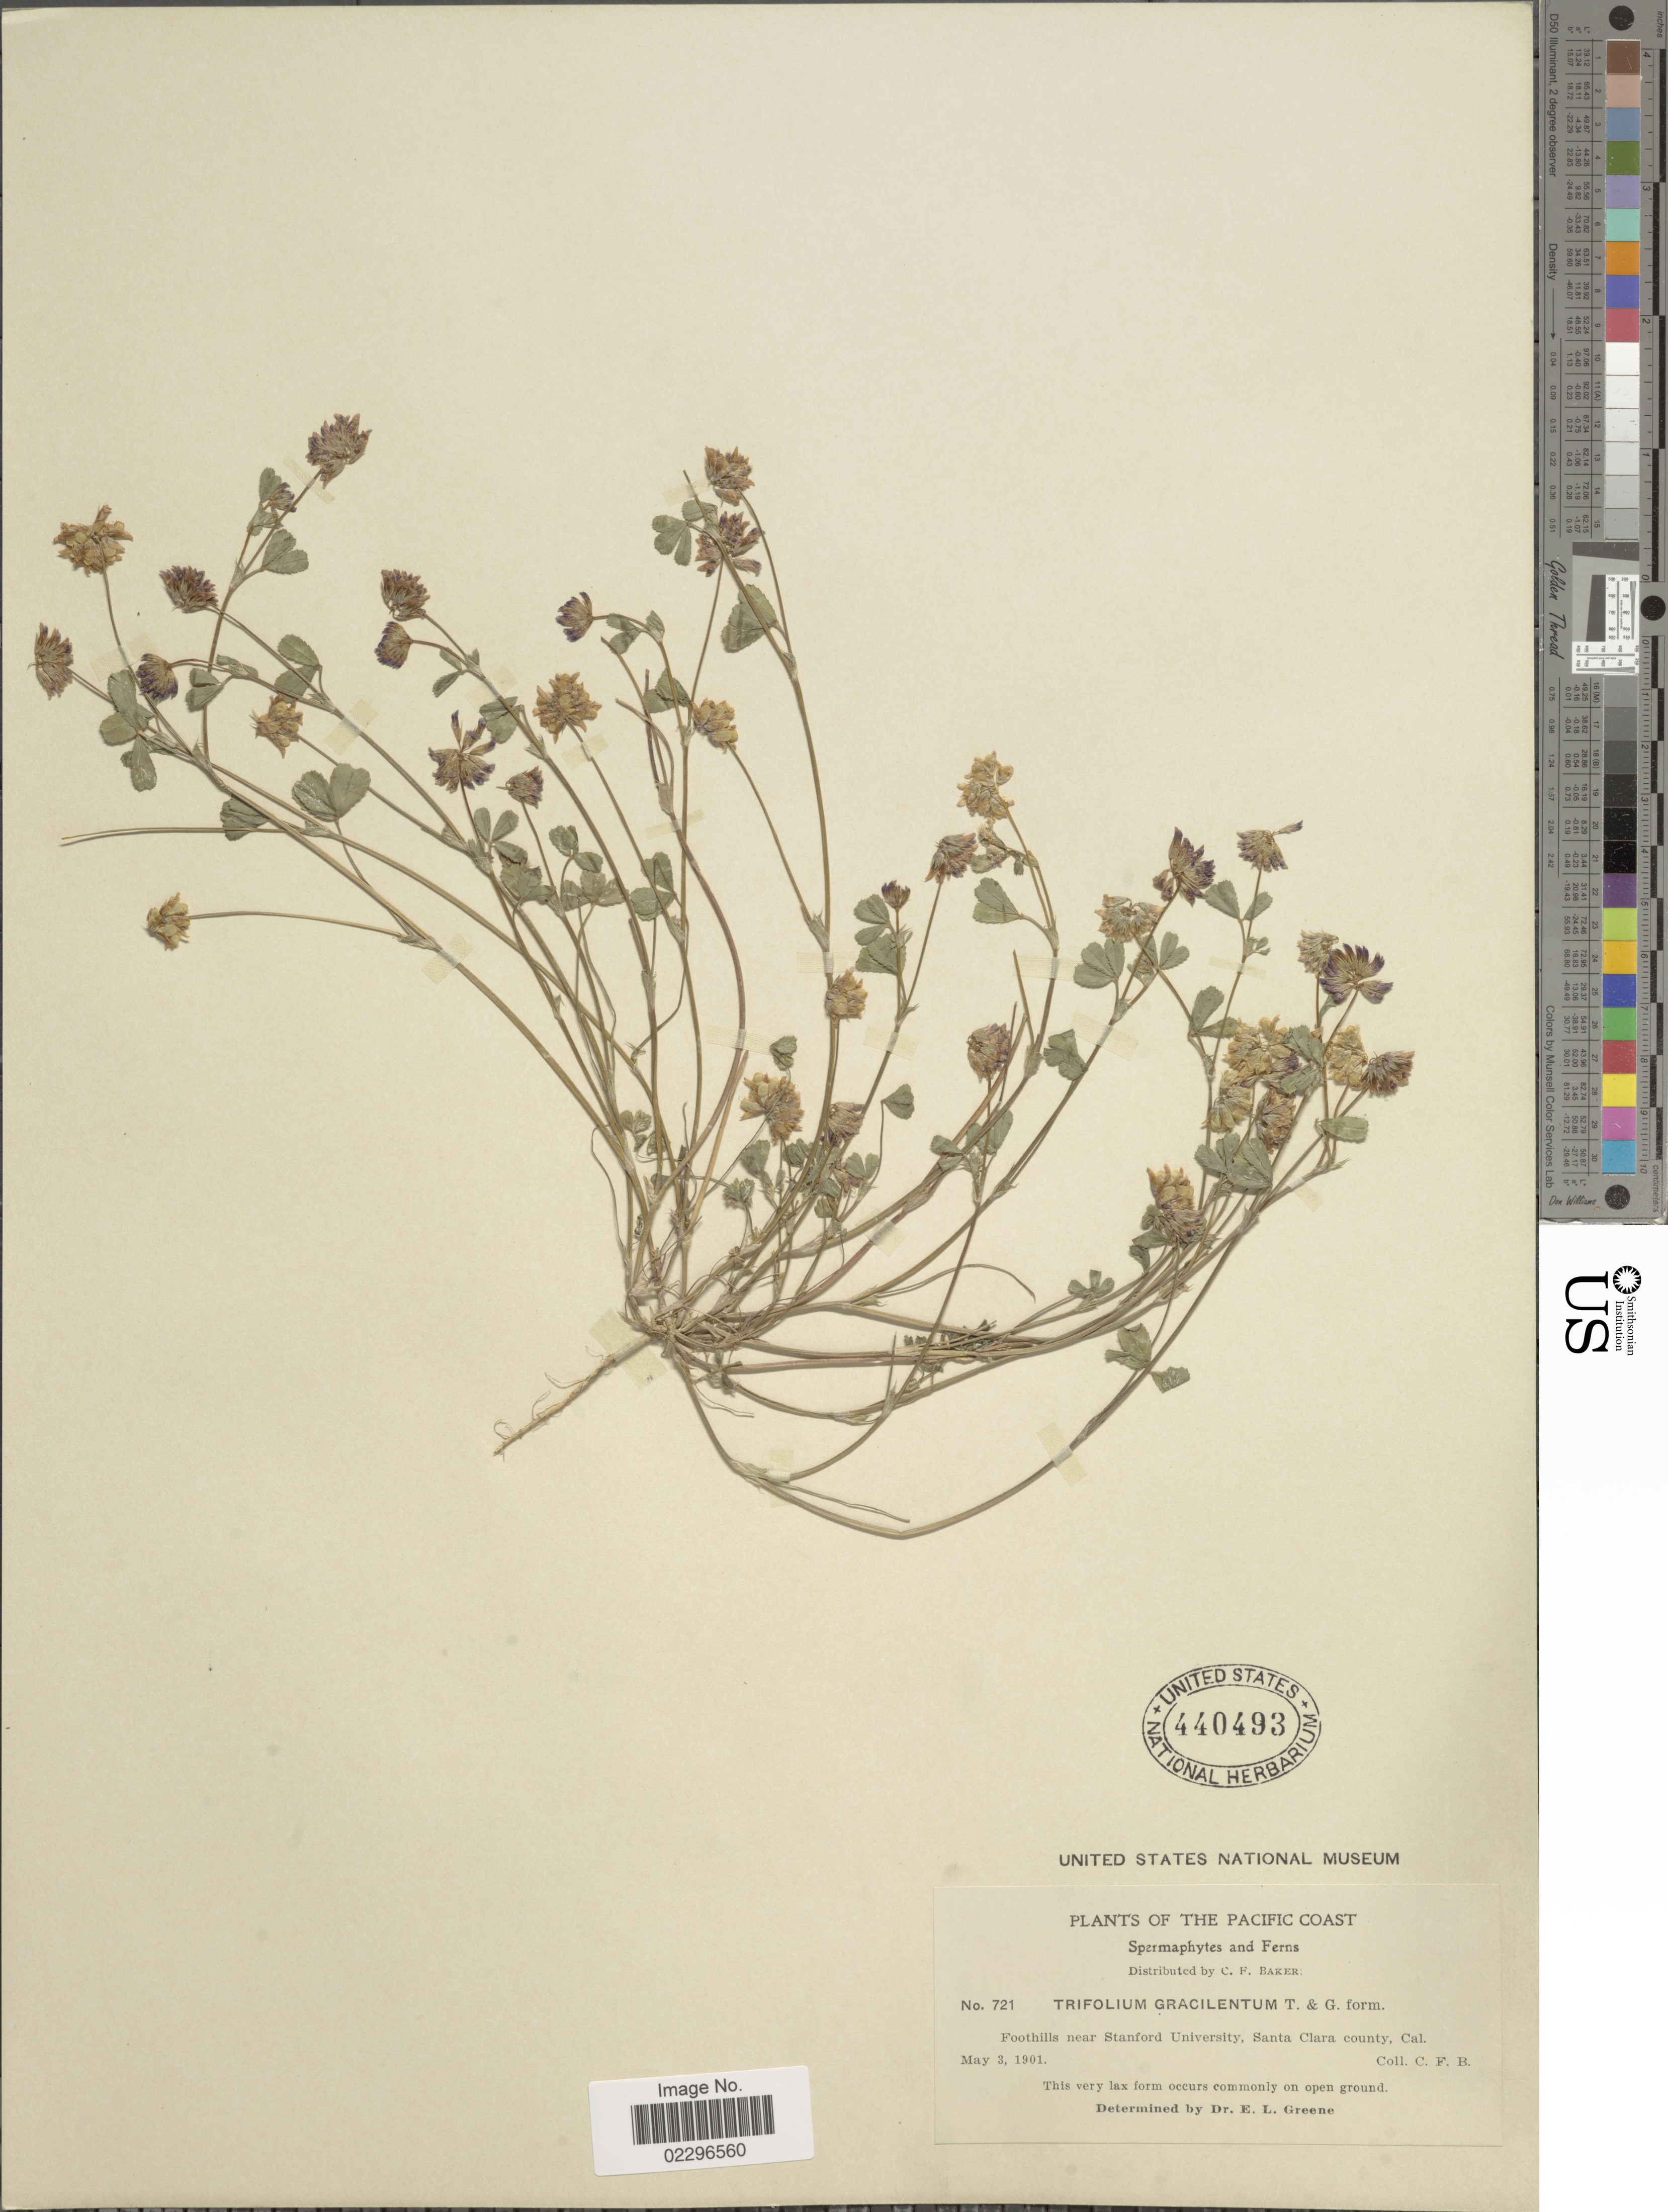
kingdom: Plantae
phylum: Tracheophyta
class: Magnoliopsida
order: Fabales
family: Fabaceae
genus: Trifolium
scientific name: Trifolium gracilentum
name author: Torr. & A. Gray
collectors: C. F. Baker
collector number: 721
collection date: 1901-05-03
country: United States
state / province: California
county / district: Santa Clara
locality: The Pacific Coast, Foothills near Stanford University, Santa Clara county, Cal.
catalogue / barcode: US 440493